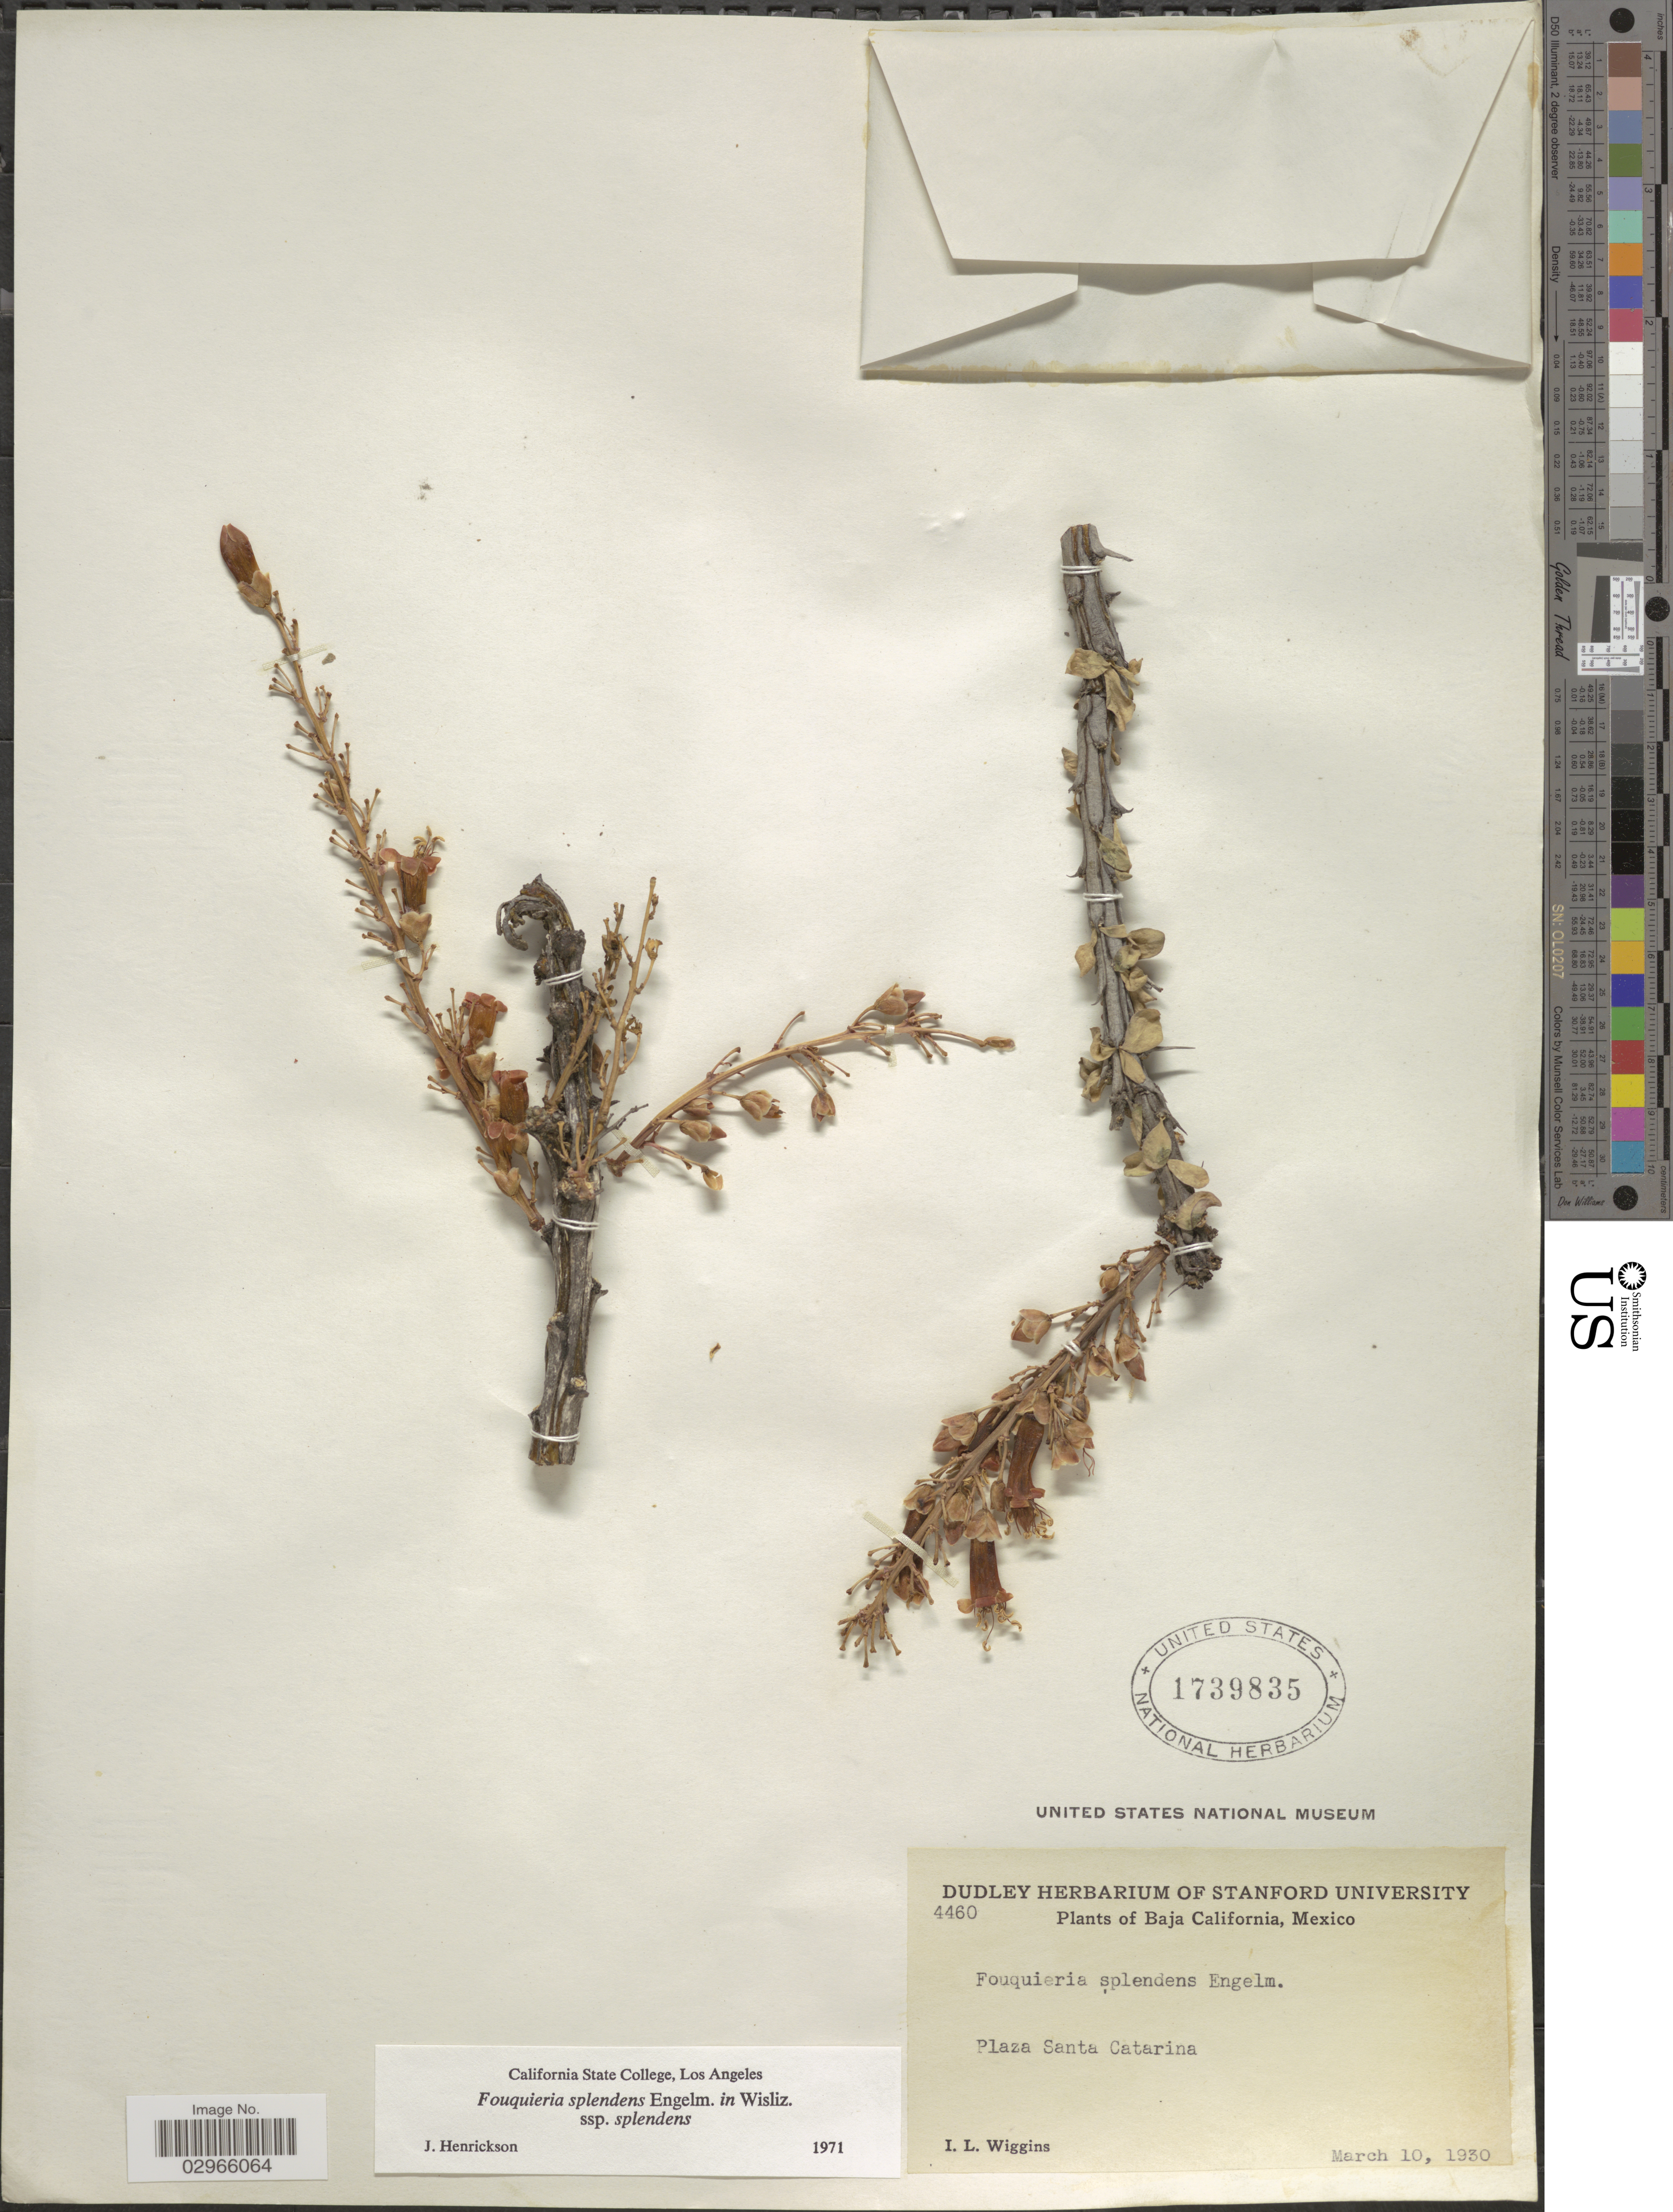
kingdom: Plantae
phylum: Tracheophyta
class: Magnoliopsida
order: Ericales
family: Fouquieriaceae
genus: Fouquieria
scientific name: Fouquieria splendens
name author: Engelm.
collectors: I. L. Wiggins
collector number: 4460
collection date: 1930-03-10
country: Mexico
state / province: Baja California Norte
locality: Plaza Santa Catarina.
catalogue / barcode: US 1739835